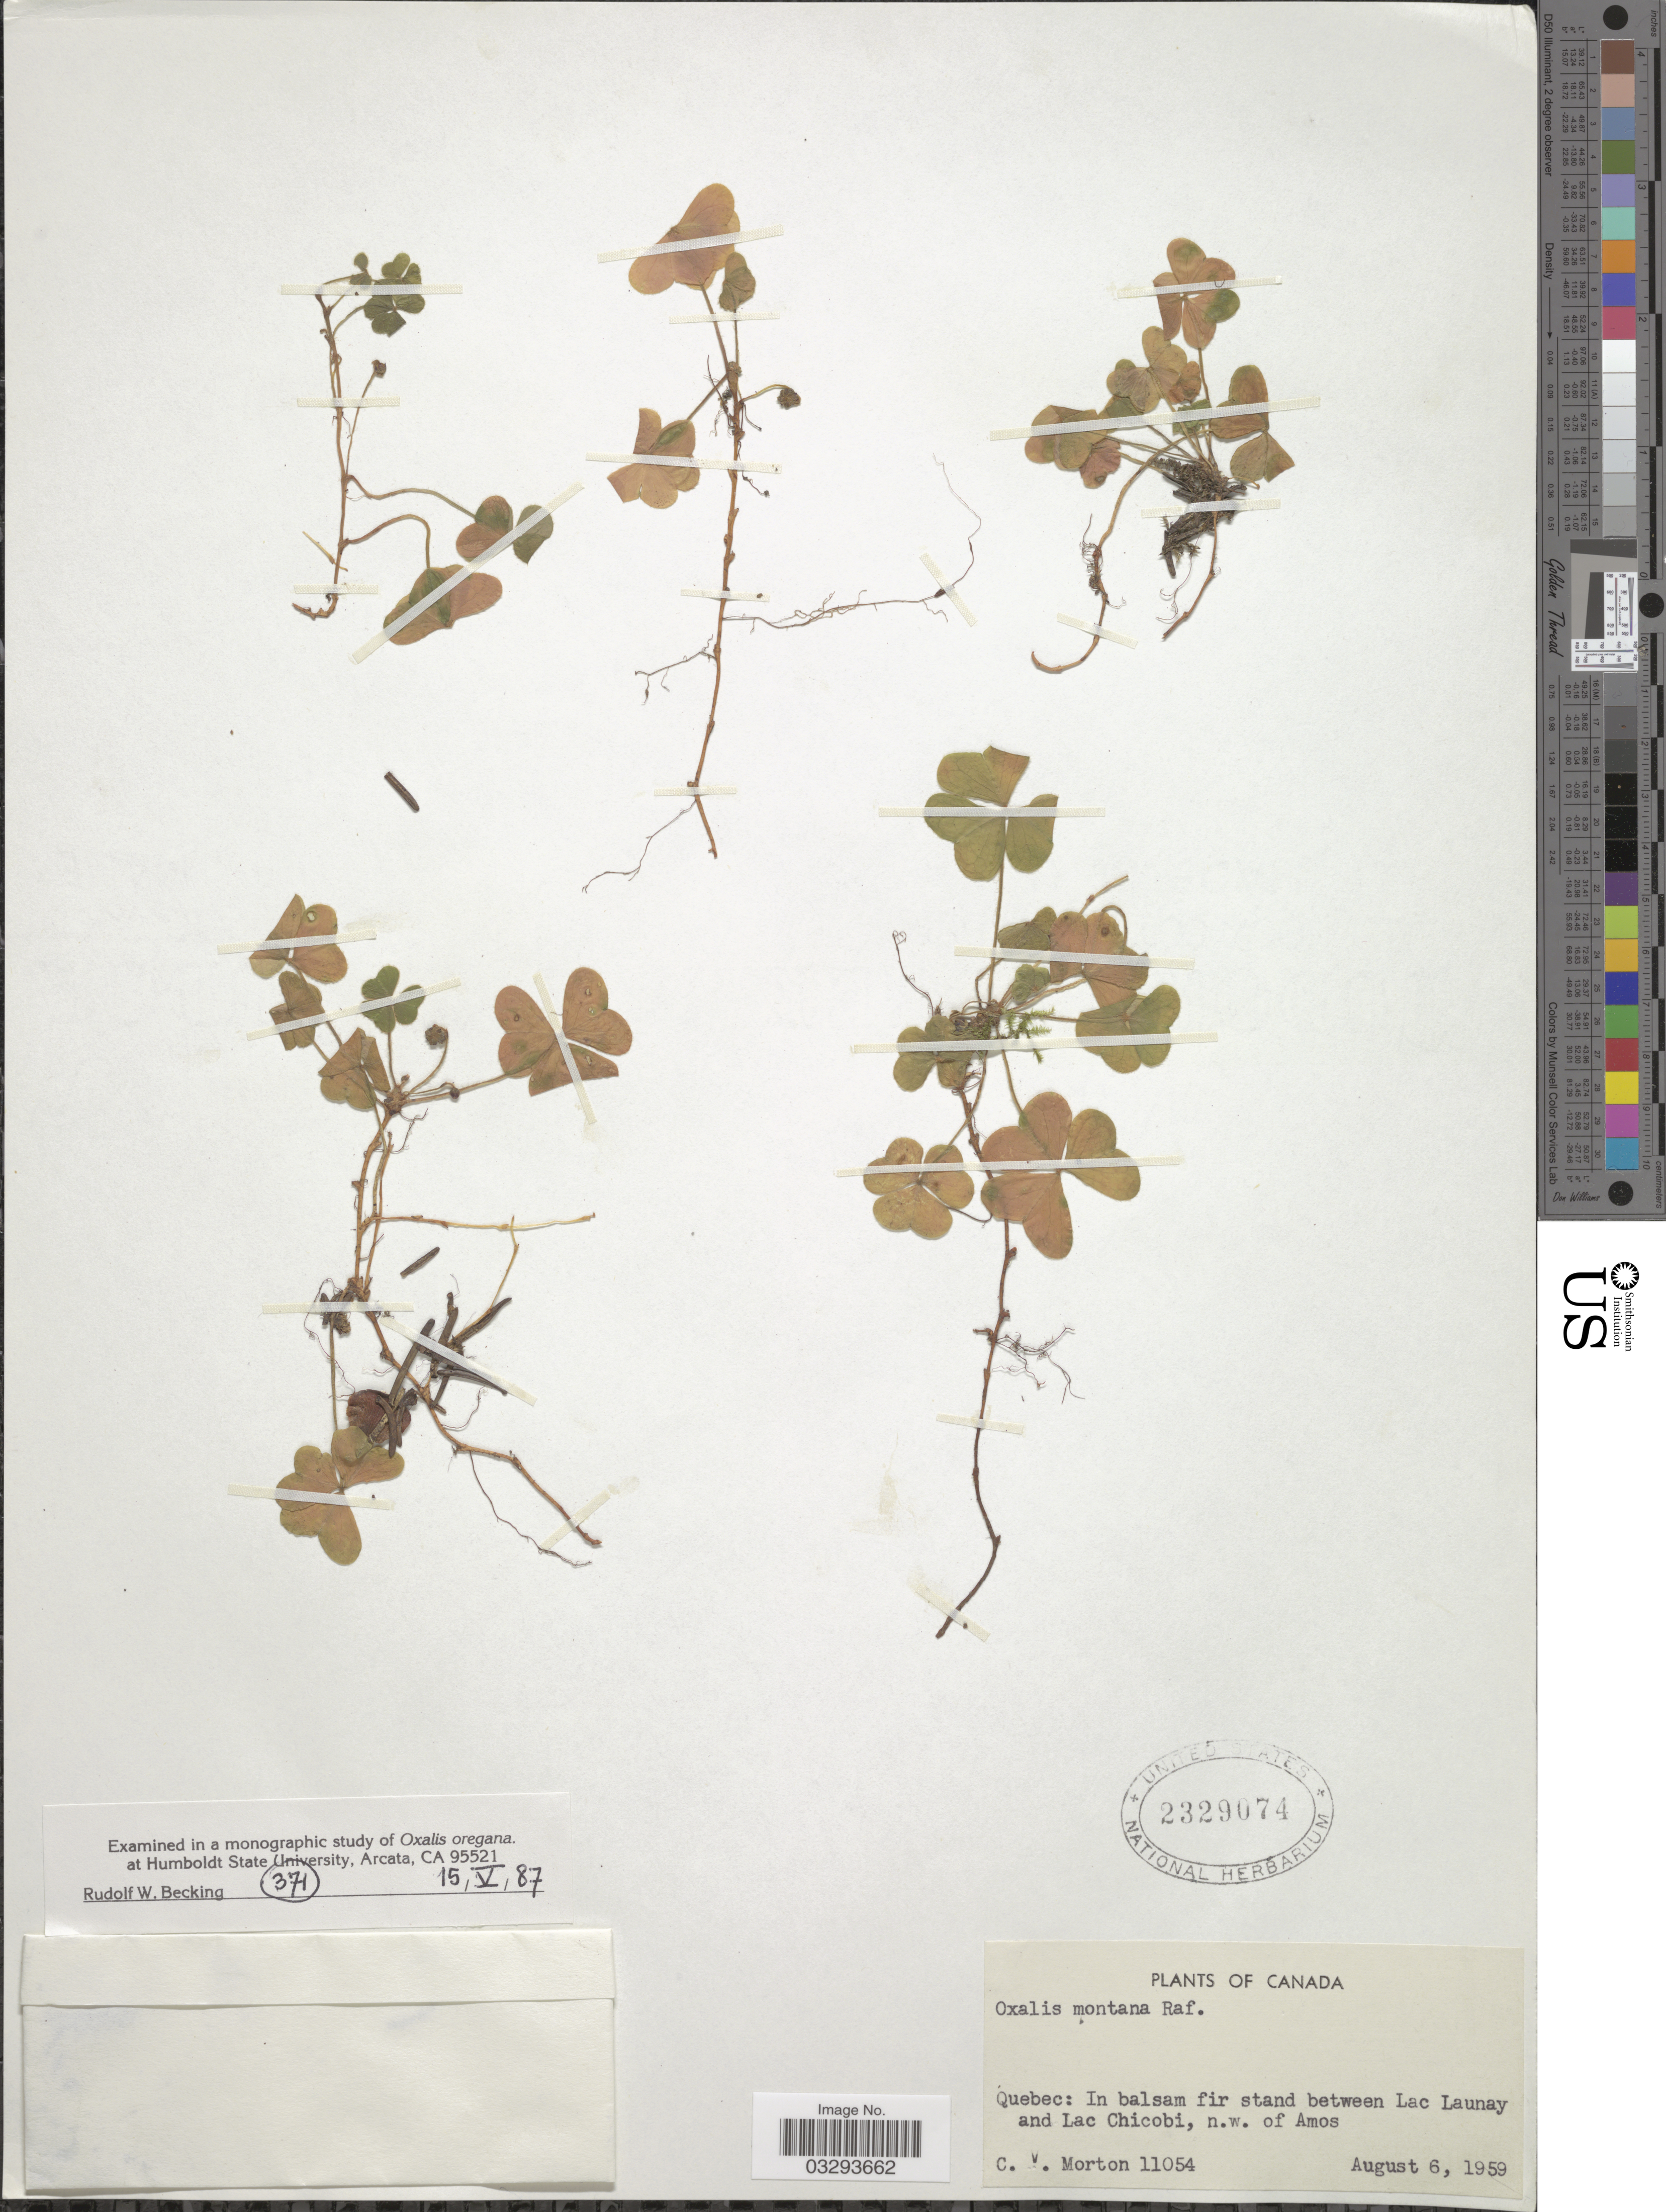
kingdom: Plantae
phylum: Tracheophyta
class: Magnoliopsida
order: Oxalidales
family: Oxalidaceae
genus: Oxalis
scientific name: Oxalis montana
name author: Raf.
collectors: C. V. Morton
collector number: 11054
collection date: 1959-08-06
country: Canada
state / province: Quebec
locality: Between Lac Launay and Lac Chicobi, n.w. of Amos.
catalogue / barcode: US 2329074